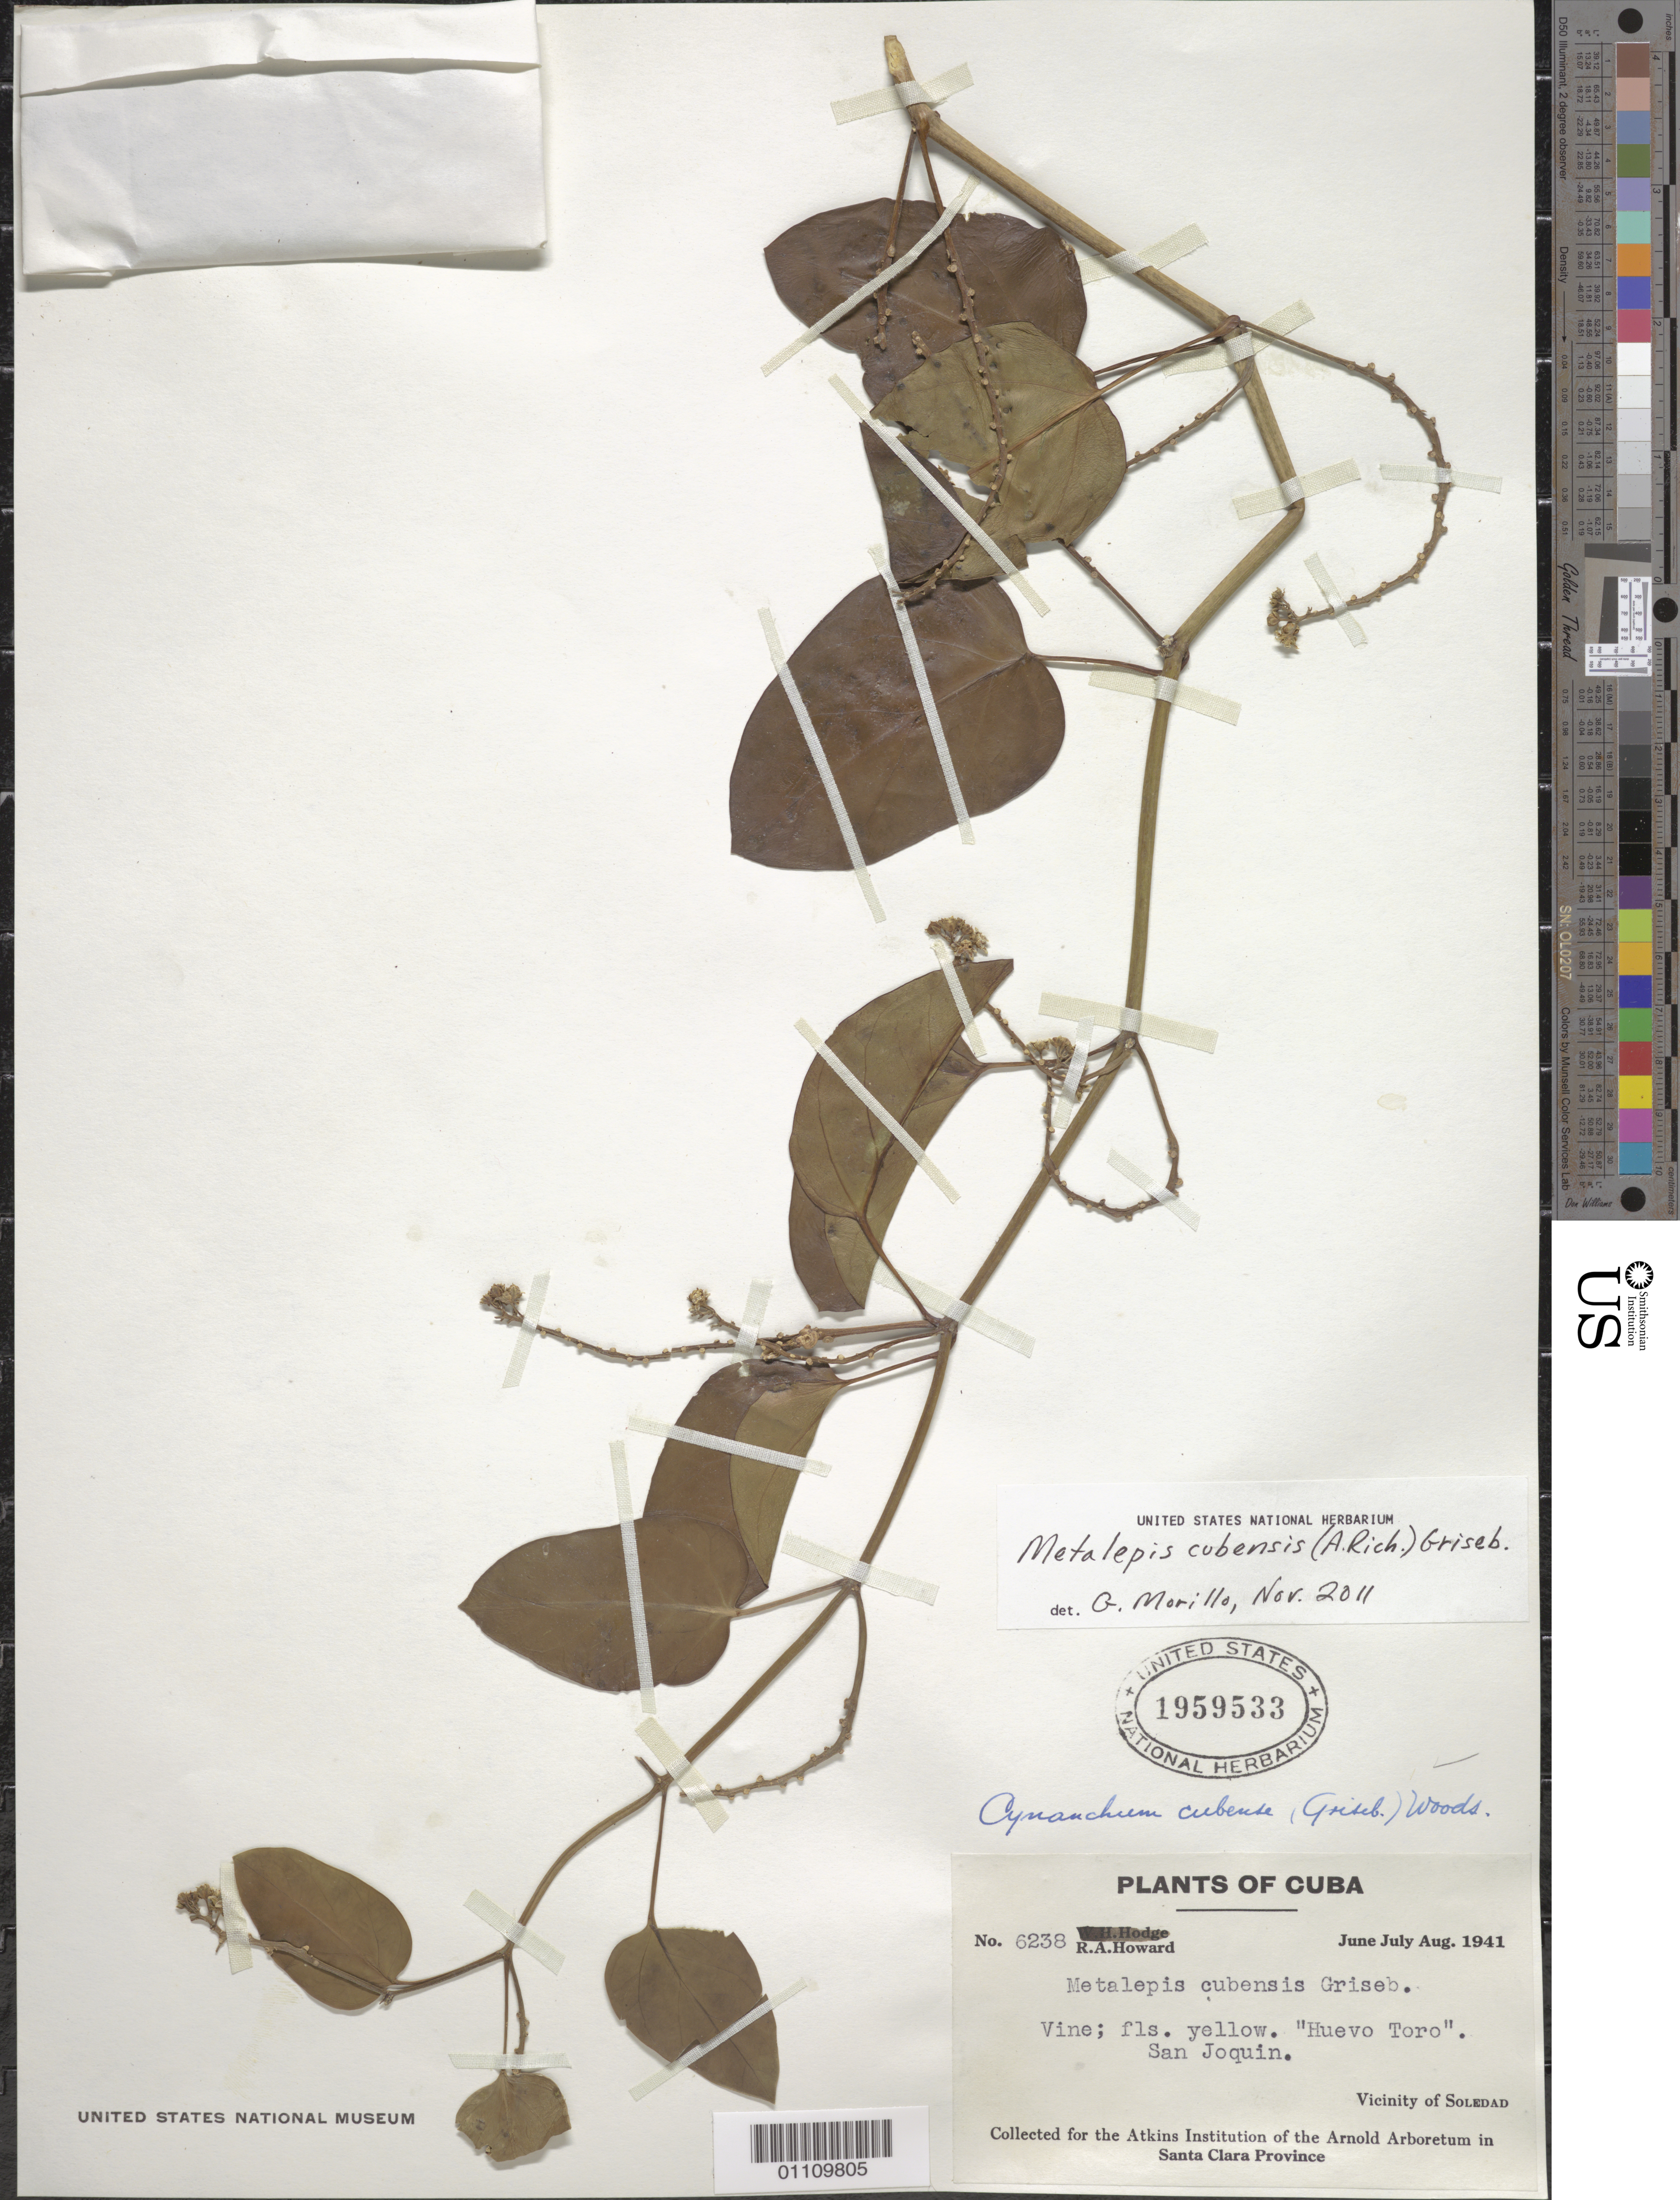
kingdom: Plantae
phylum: Tracheophyta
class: Magnoliopsida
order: Gentianales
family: Apocynaceae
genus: Metalepis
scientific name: Metalepis cubensis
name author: Griseb.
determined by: Morillo, G.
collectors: R. A. Howard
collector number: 6238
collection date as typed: Jun 1941 to -- Aug 1941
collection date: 1941-06/1941-08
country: Cuba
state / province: Cienfuegos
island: Cuba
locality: San Joquin, vicinity of Soledad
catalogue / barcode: US 1959533